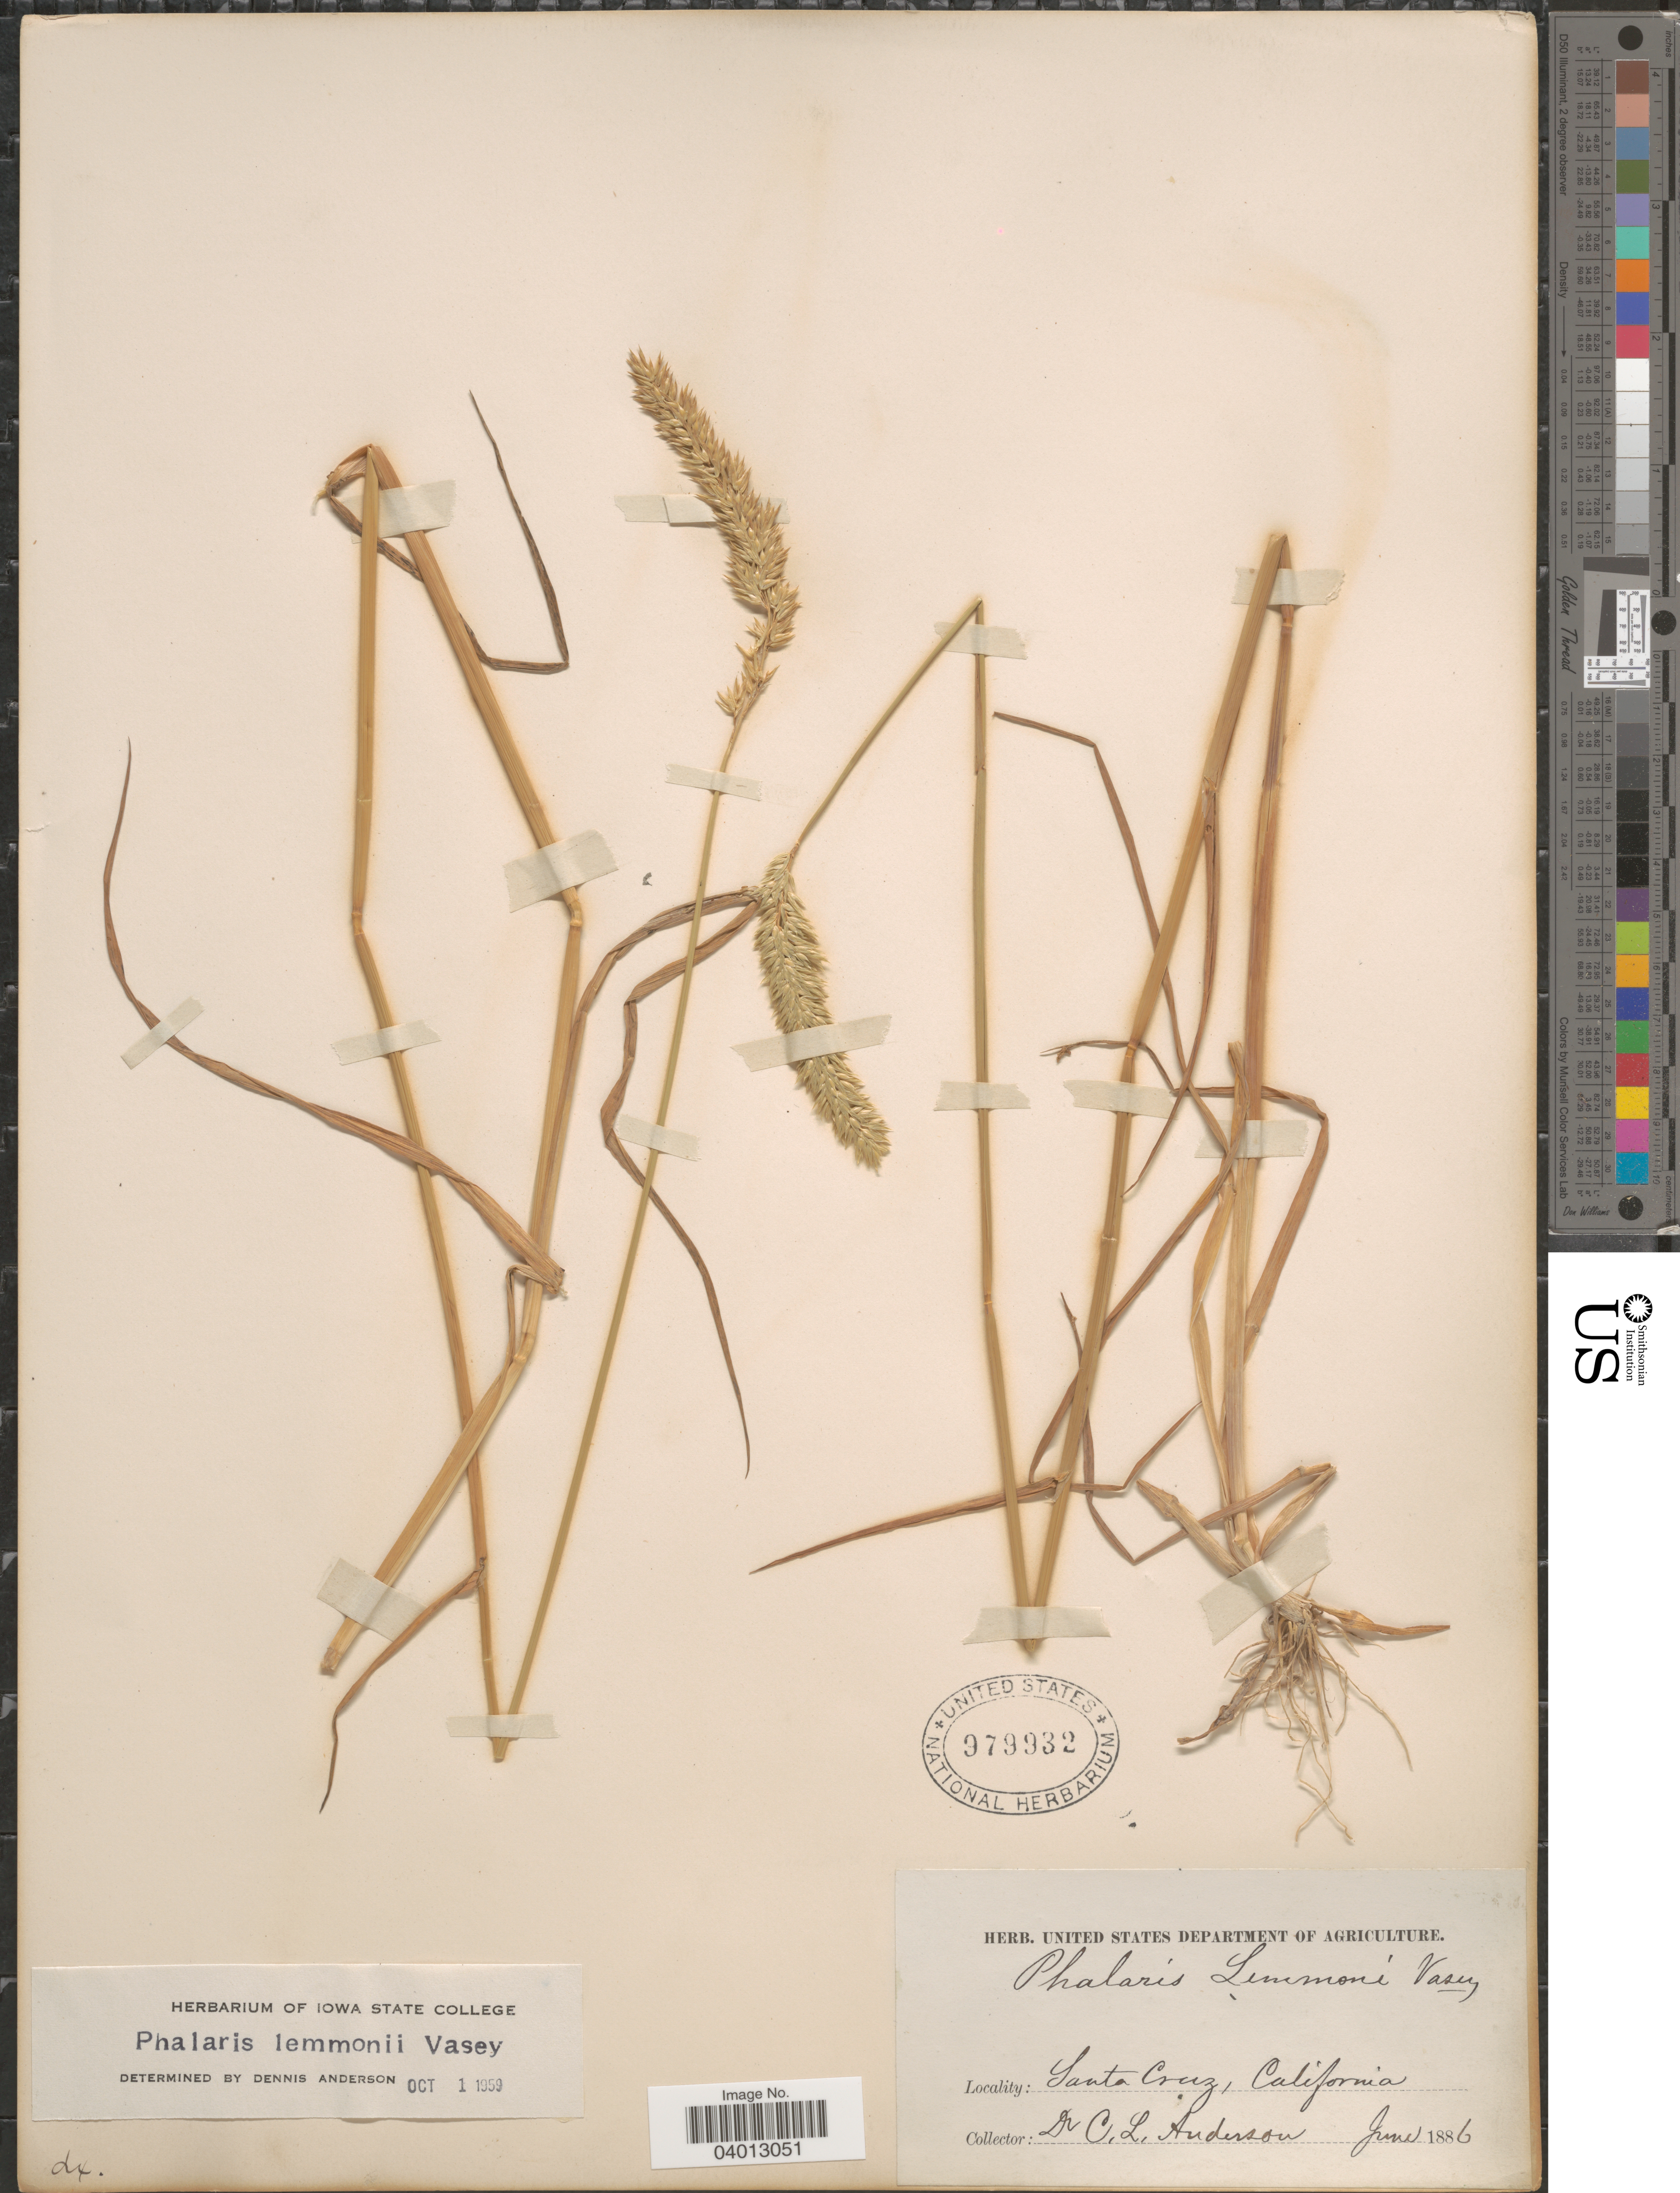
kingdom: Plantae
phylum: Tracheophyta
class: Liliopsida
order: Poales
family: Poaceae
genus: Phalaris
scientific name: Phalaris lemmonii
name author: Vasey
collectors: C. L. Anderson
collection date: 1886-06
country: United States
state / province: California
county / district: Santa Cruz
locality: Santa Cruz.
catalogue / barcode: US 979932